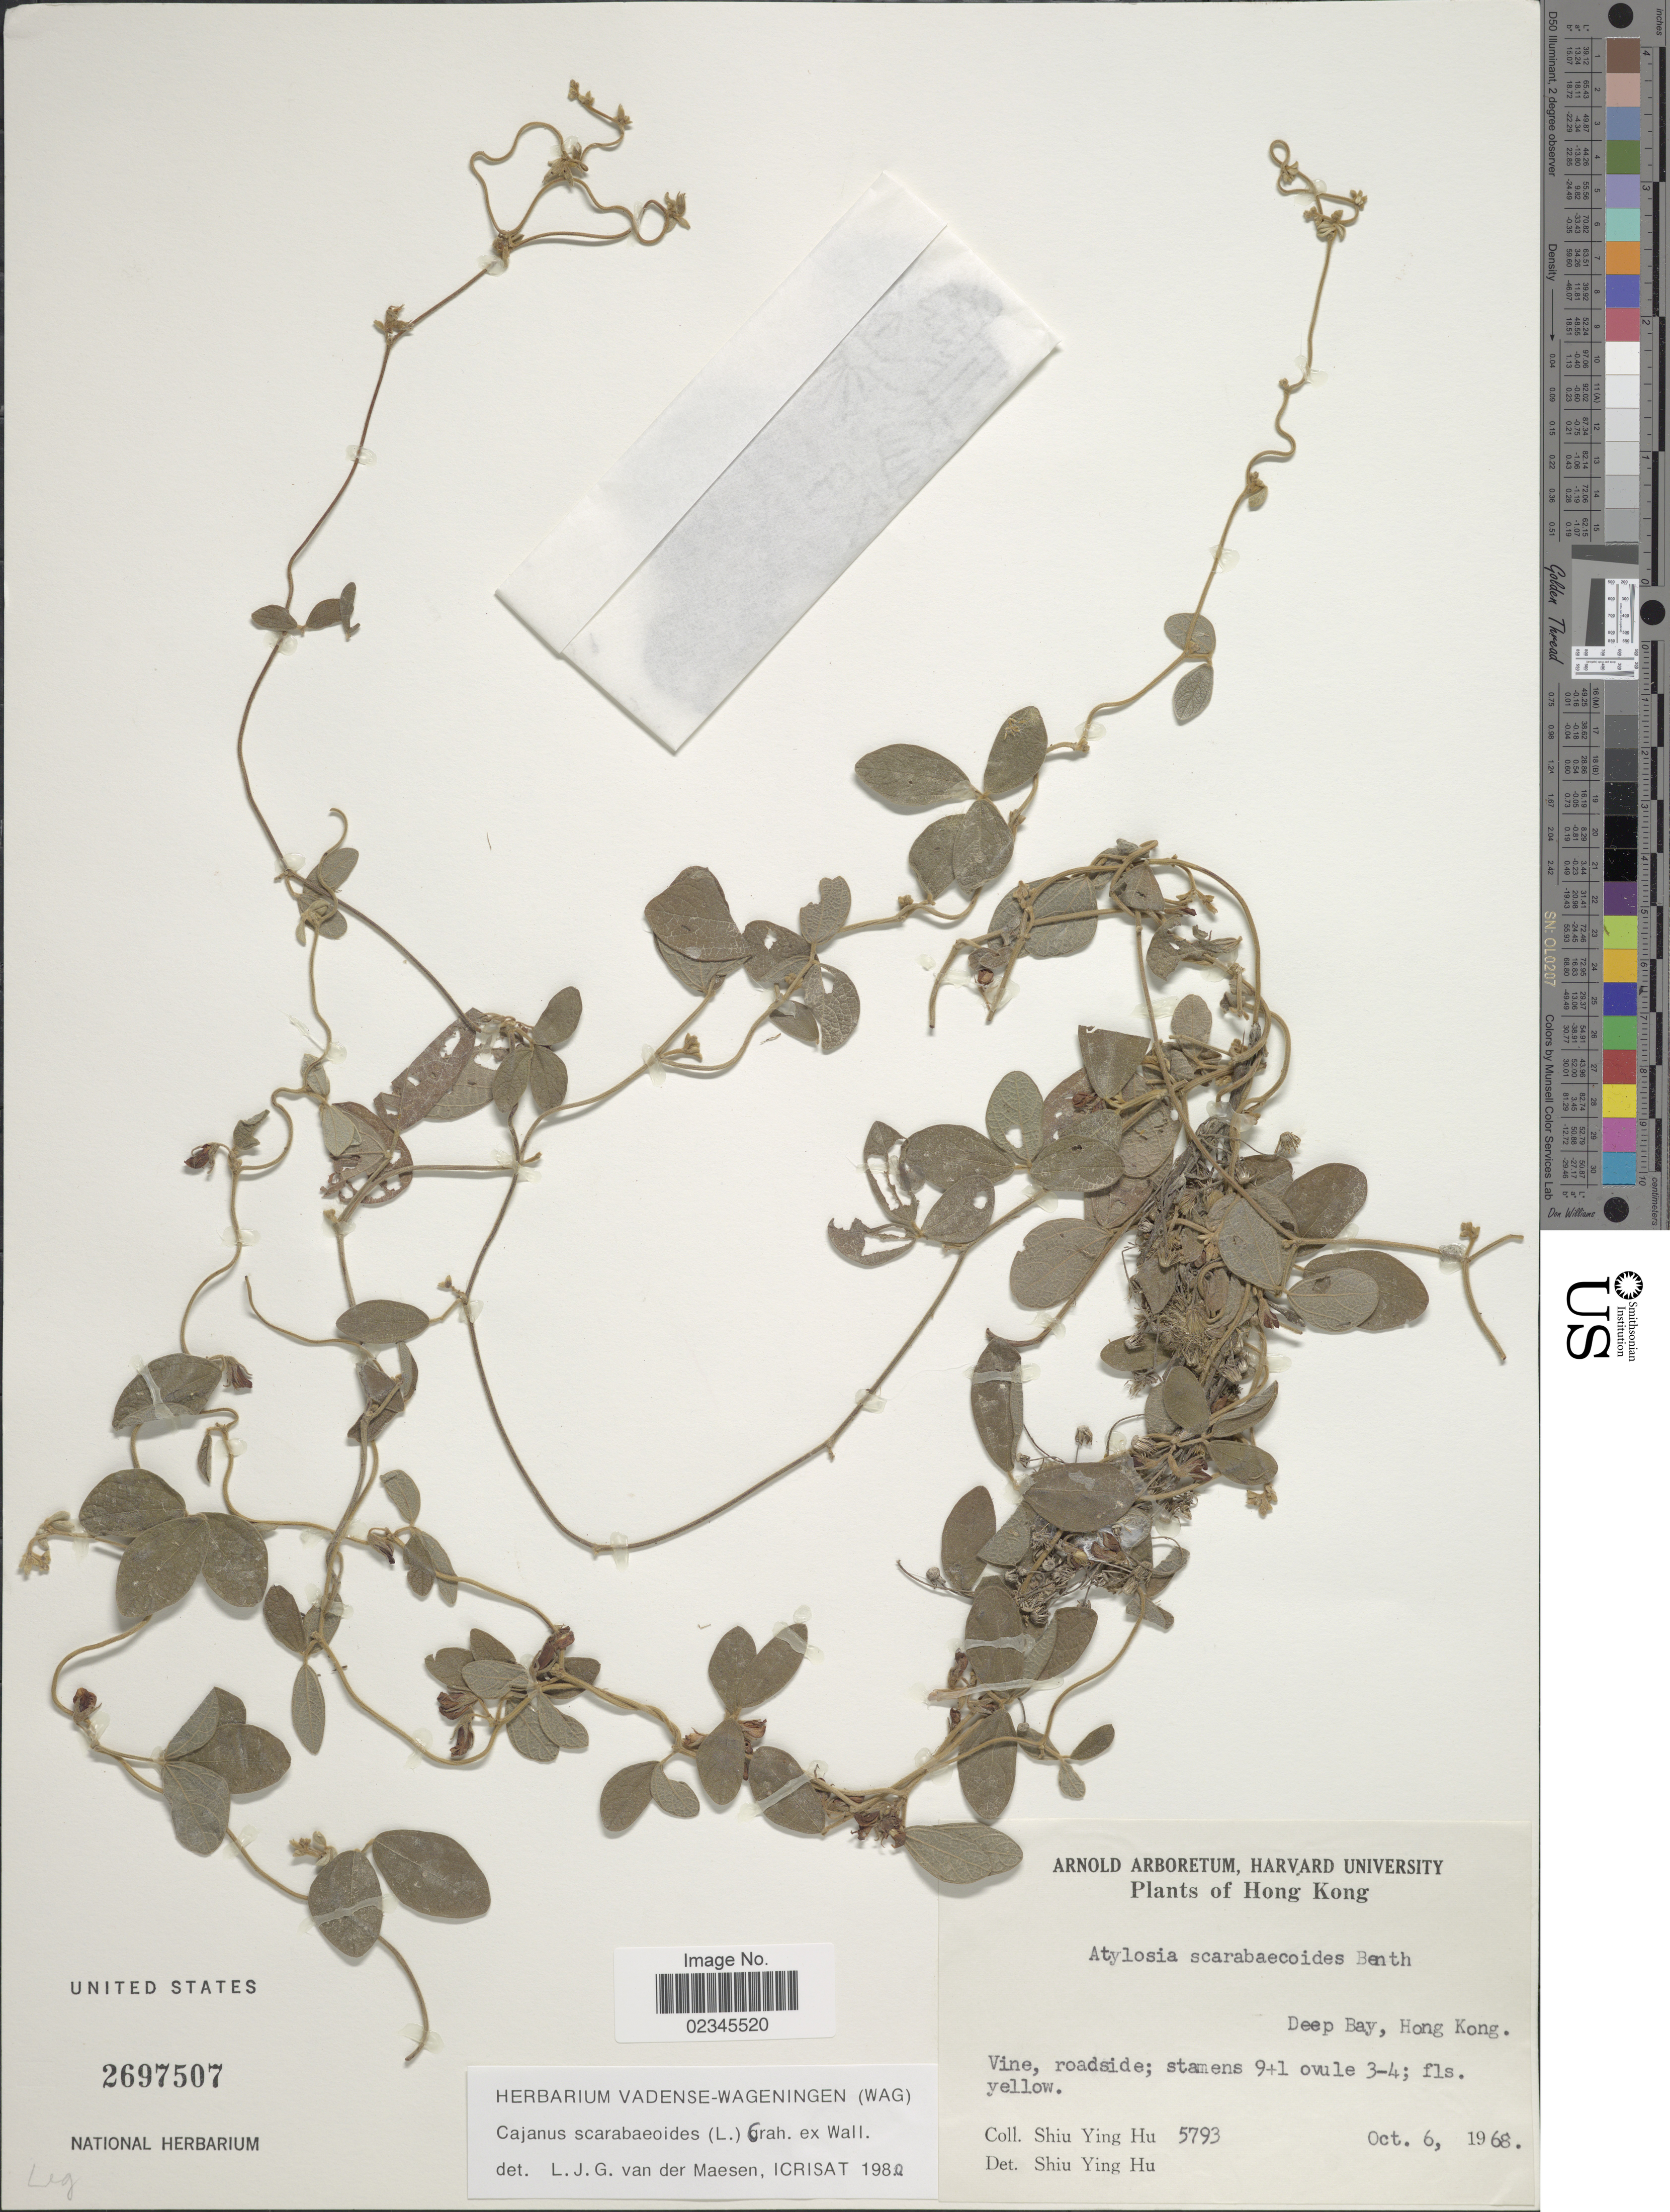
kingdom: Plantae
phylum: Tracheophyta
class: Magnoliopsida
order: Fabales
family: Fabaceae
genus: Cajanus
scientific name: Cajanus scarabaeoides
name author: (L.) Thou. ex Graham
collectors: S. Y. Hu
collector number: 5793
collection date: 1968-10-06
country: China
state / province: Hong Kong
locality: Deep Bay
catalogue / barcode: US 2697507